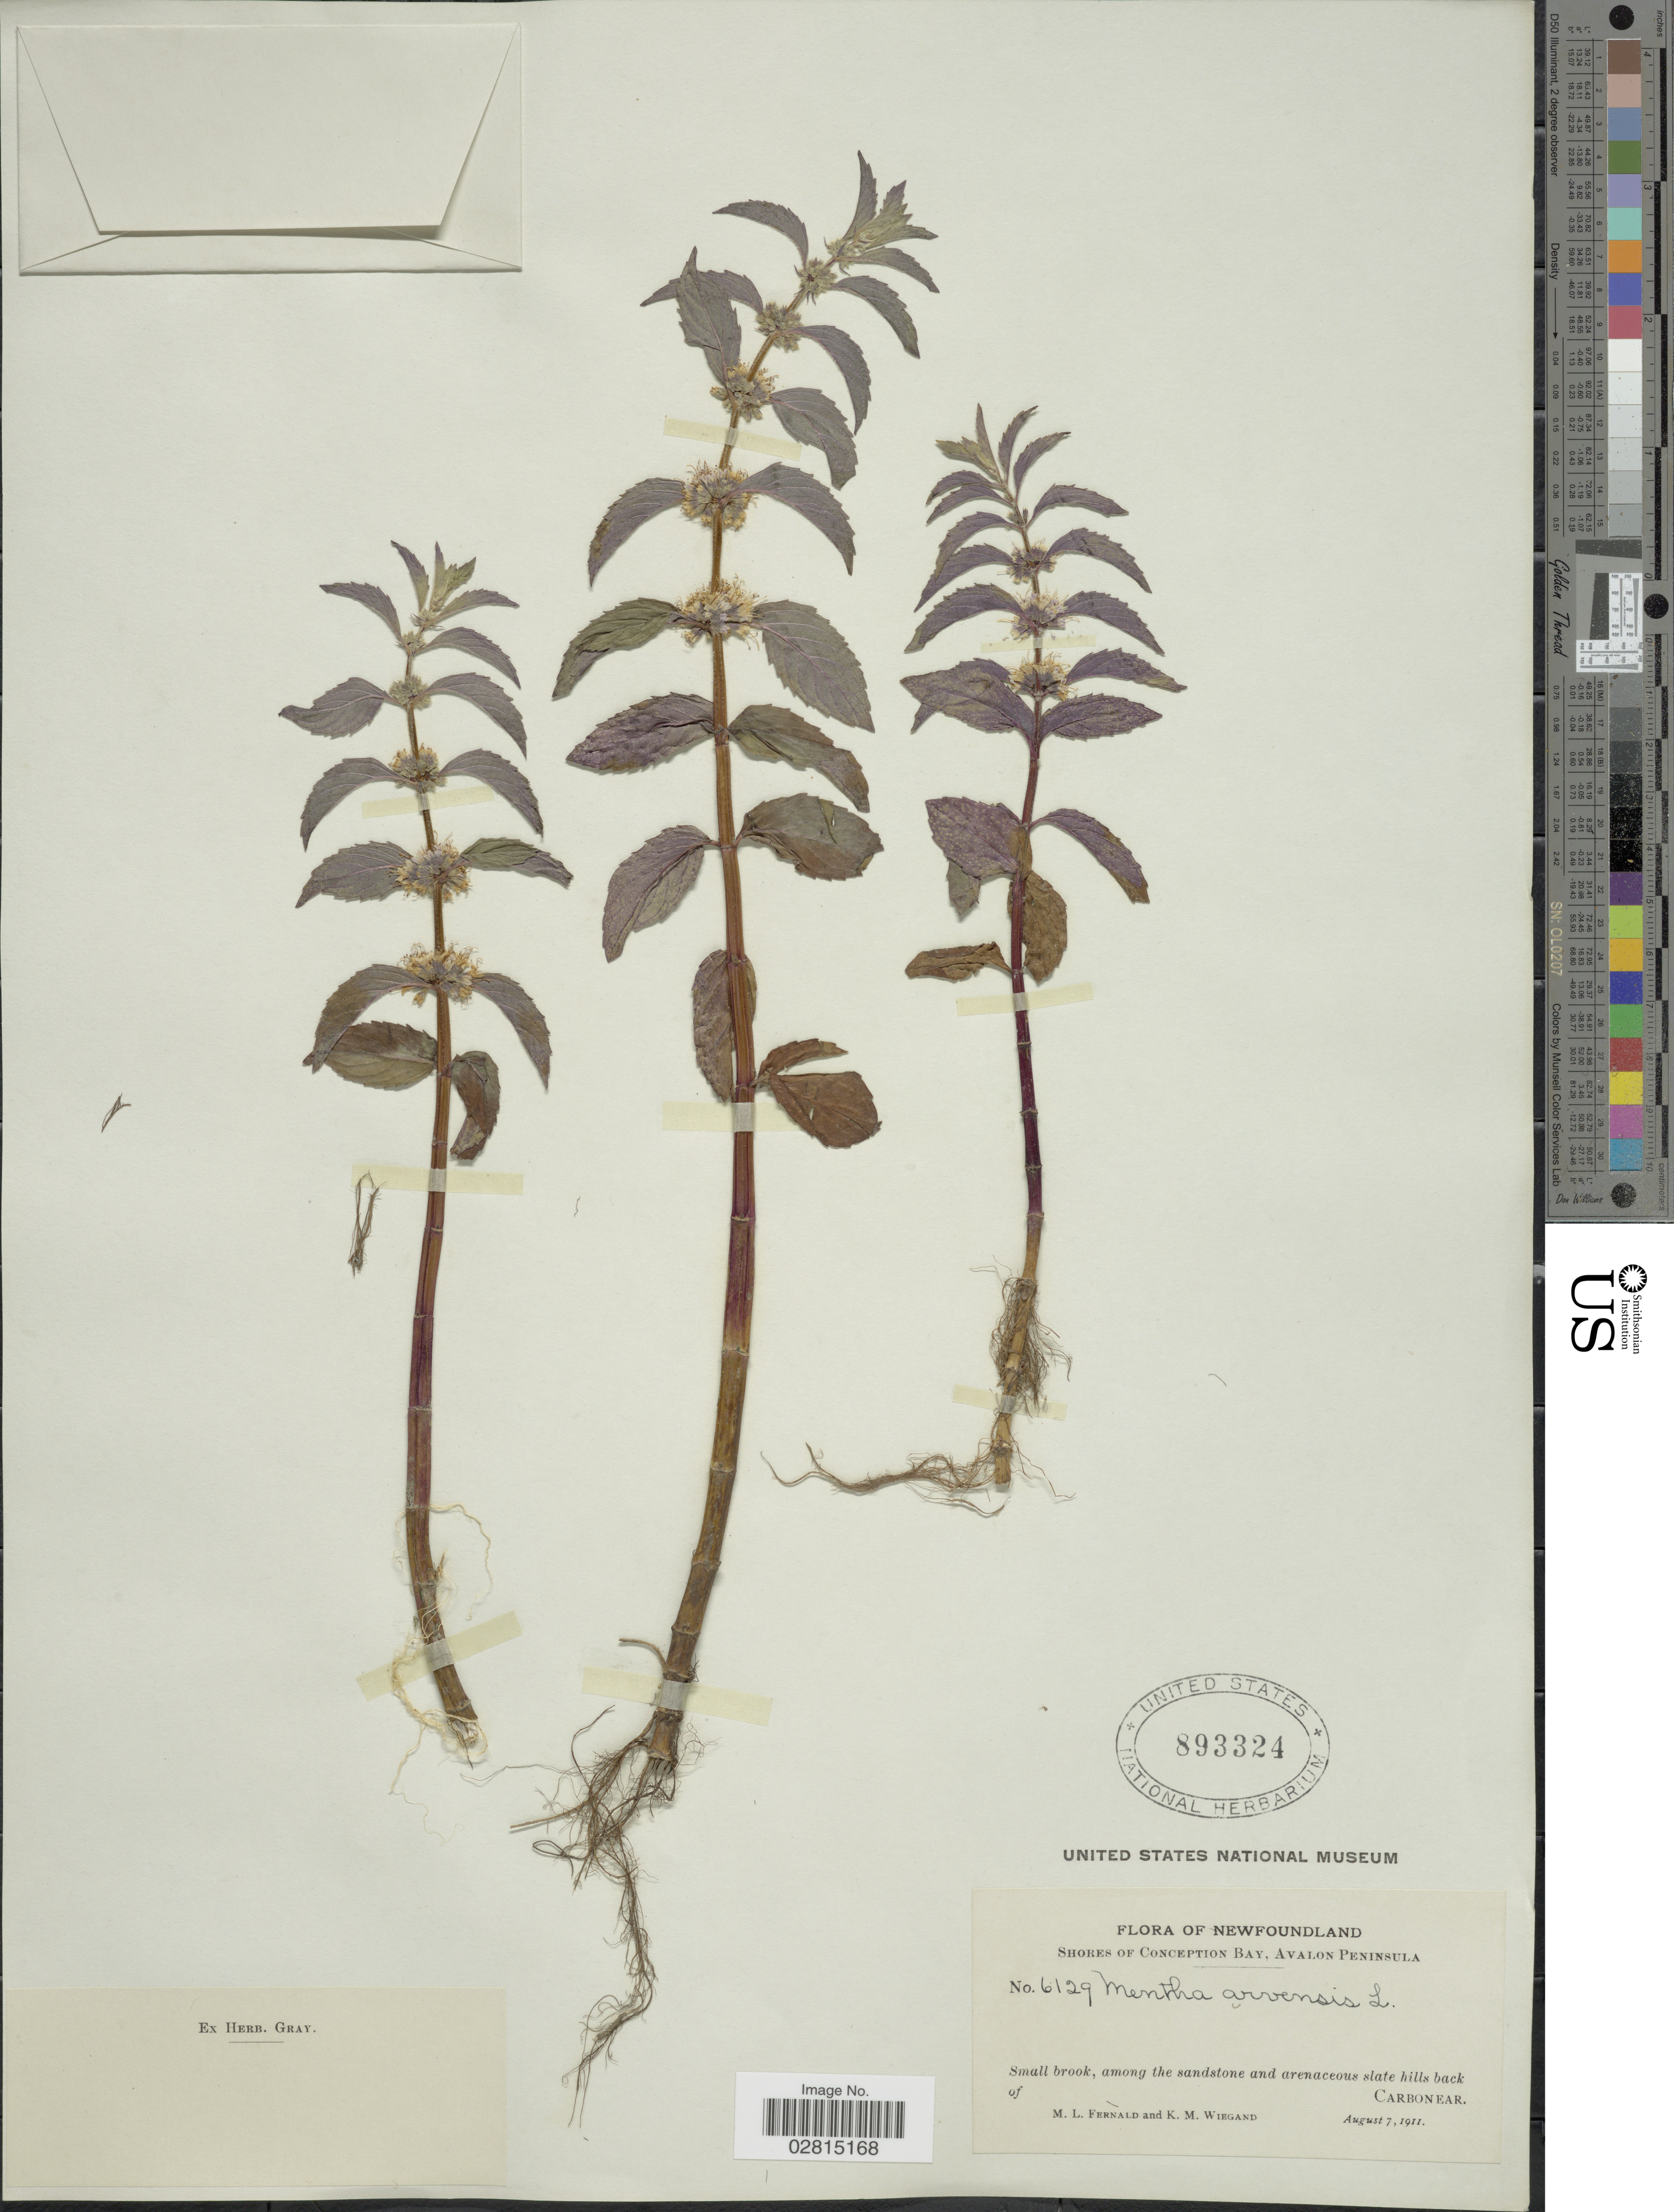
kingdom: Plantae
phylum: Tracheophyta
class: Magnoliopsida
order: Lamiales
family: Lamiaceae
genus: Mentha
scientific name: Mentha arvensis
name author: L.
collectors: M. L. Fernald & K. M. Wiegand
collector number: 6129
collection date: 1911-08-07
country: Canada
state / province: Newfoundland and Labrador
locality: Shores of Conception Bay, Avalon Peninsula, Carbonear.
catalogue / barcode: US 893324